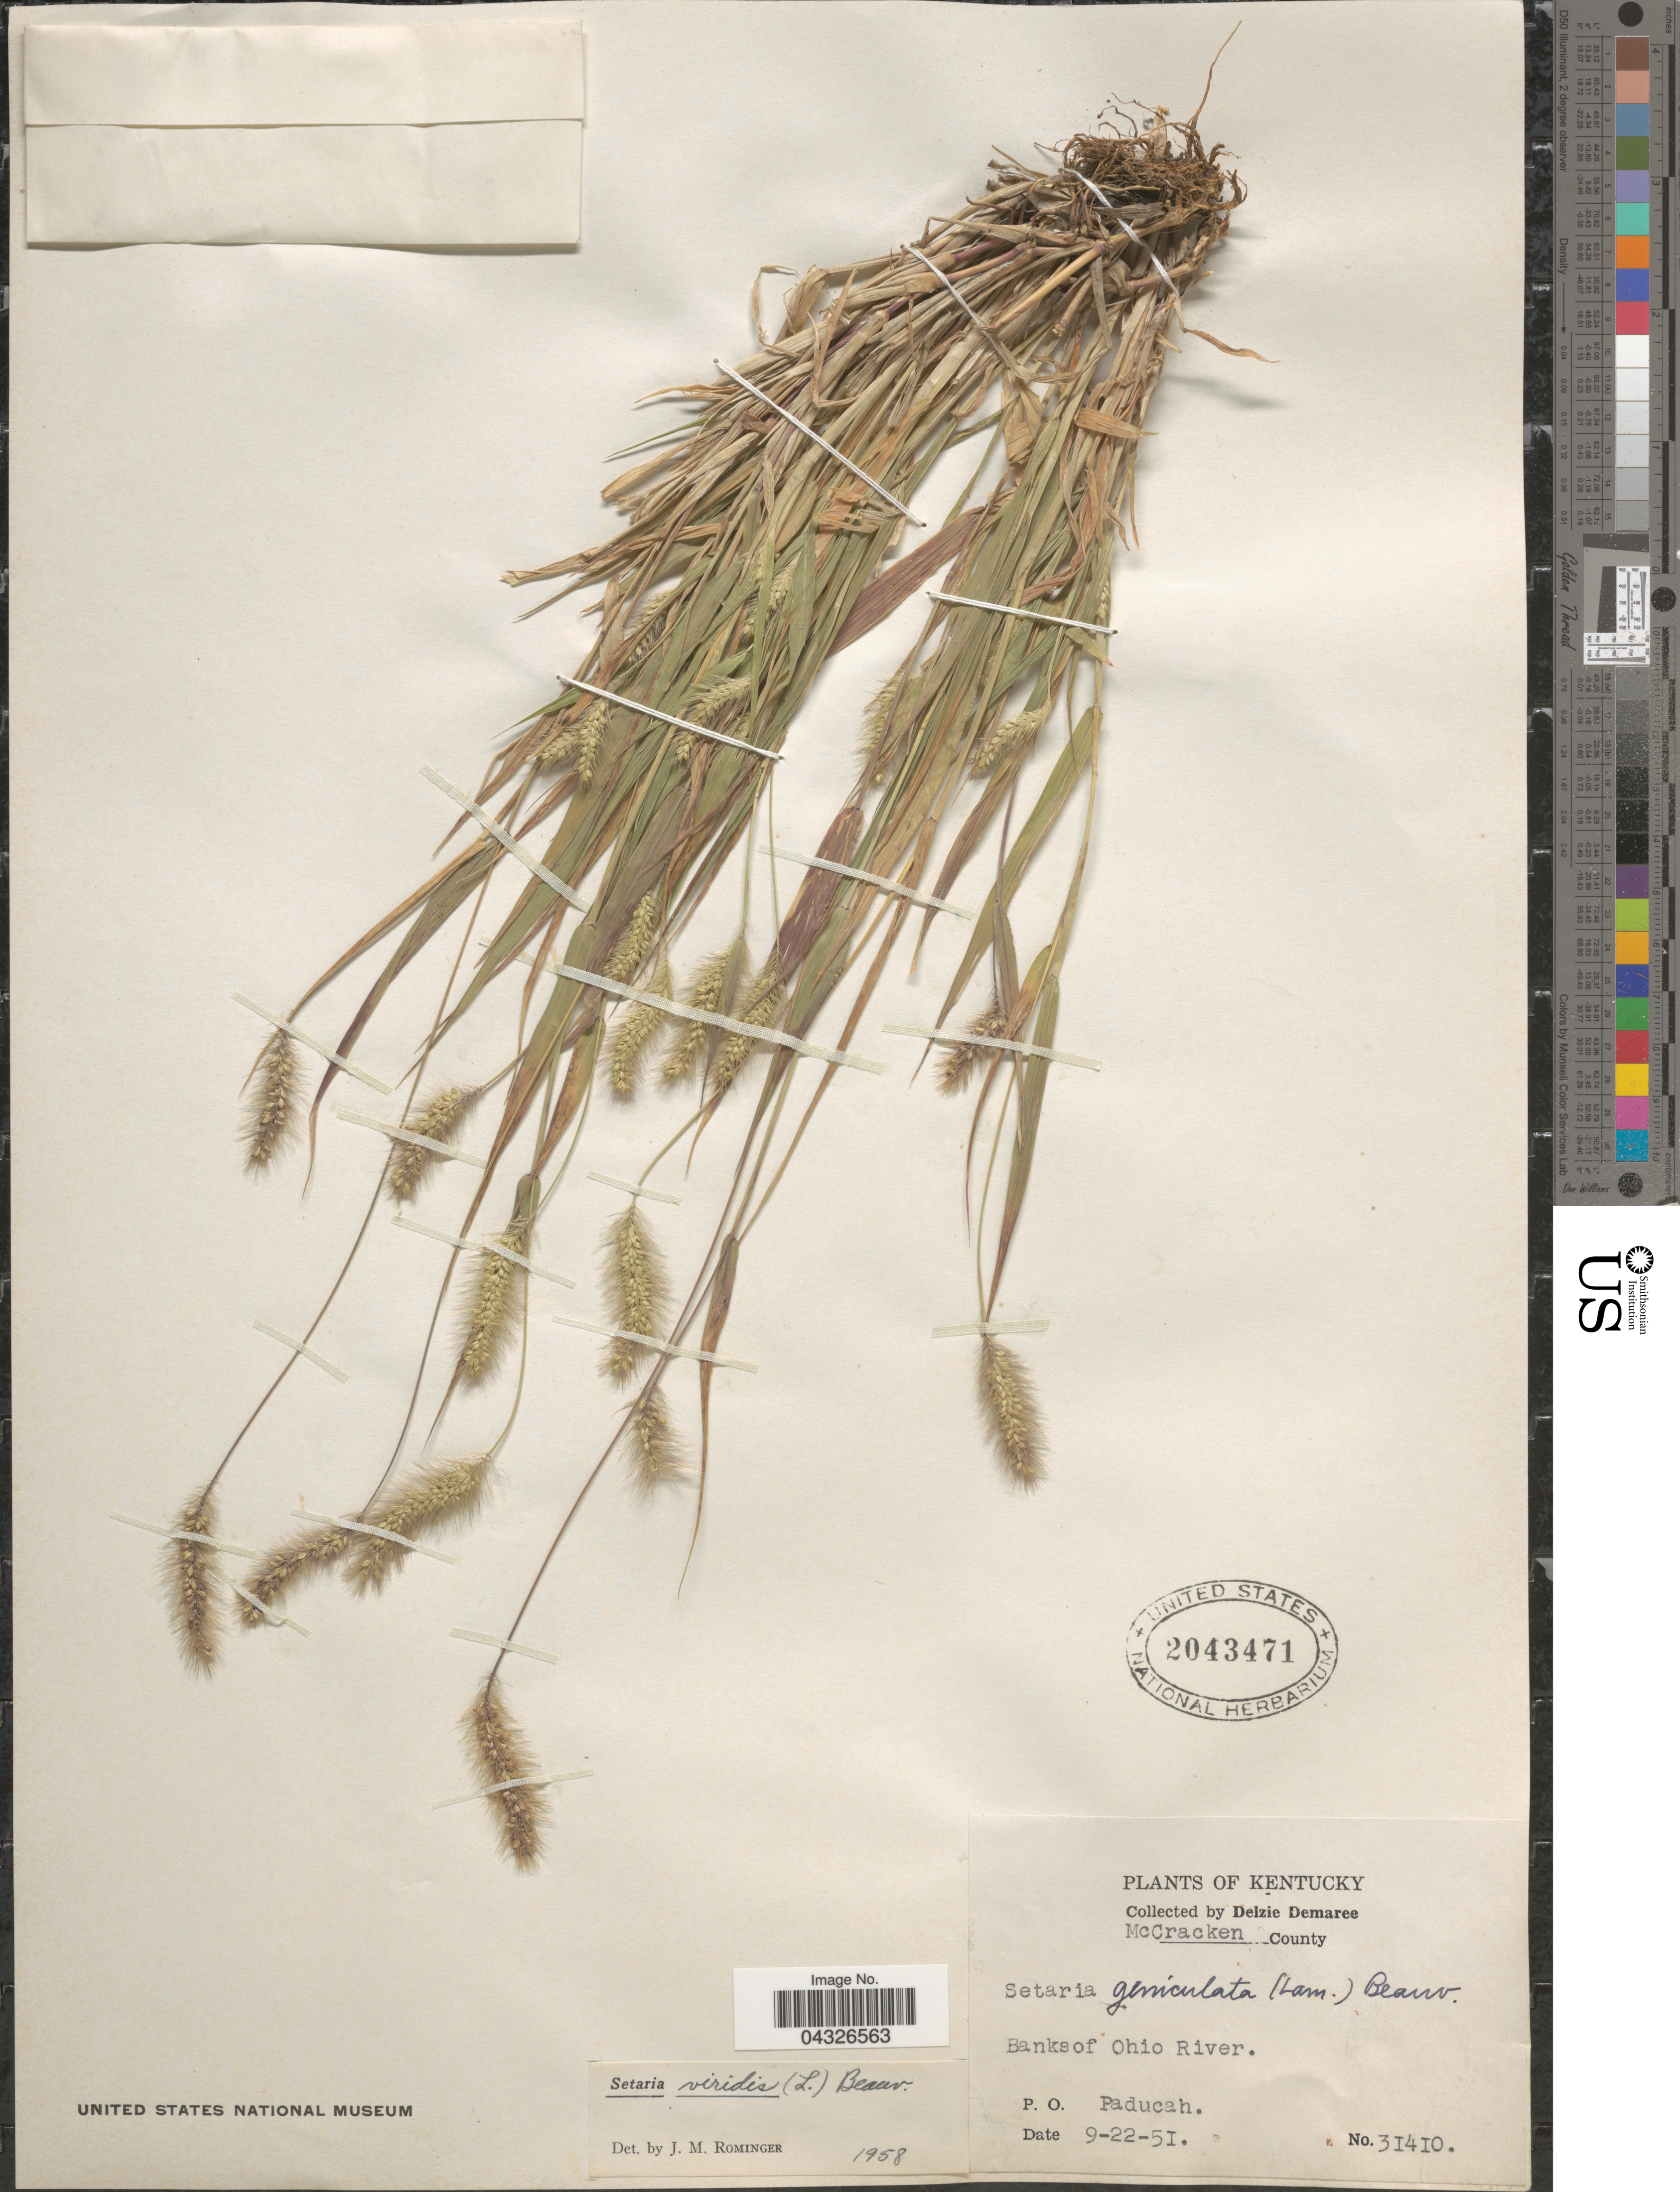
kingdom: Plantae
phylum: Tracheophyta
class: Liliopsida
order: Poales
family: Poaceae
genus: Setaria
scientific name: Setaria viridis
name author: (L.) P. Beauv.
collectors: D. Demaree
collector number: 31410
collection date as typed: Transcribed d/m/y: 22/9/51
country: United States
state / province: Kentucky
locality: McCracken County. Banks of Ohio River. P. O. Paducah.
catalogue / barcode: US 2043471